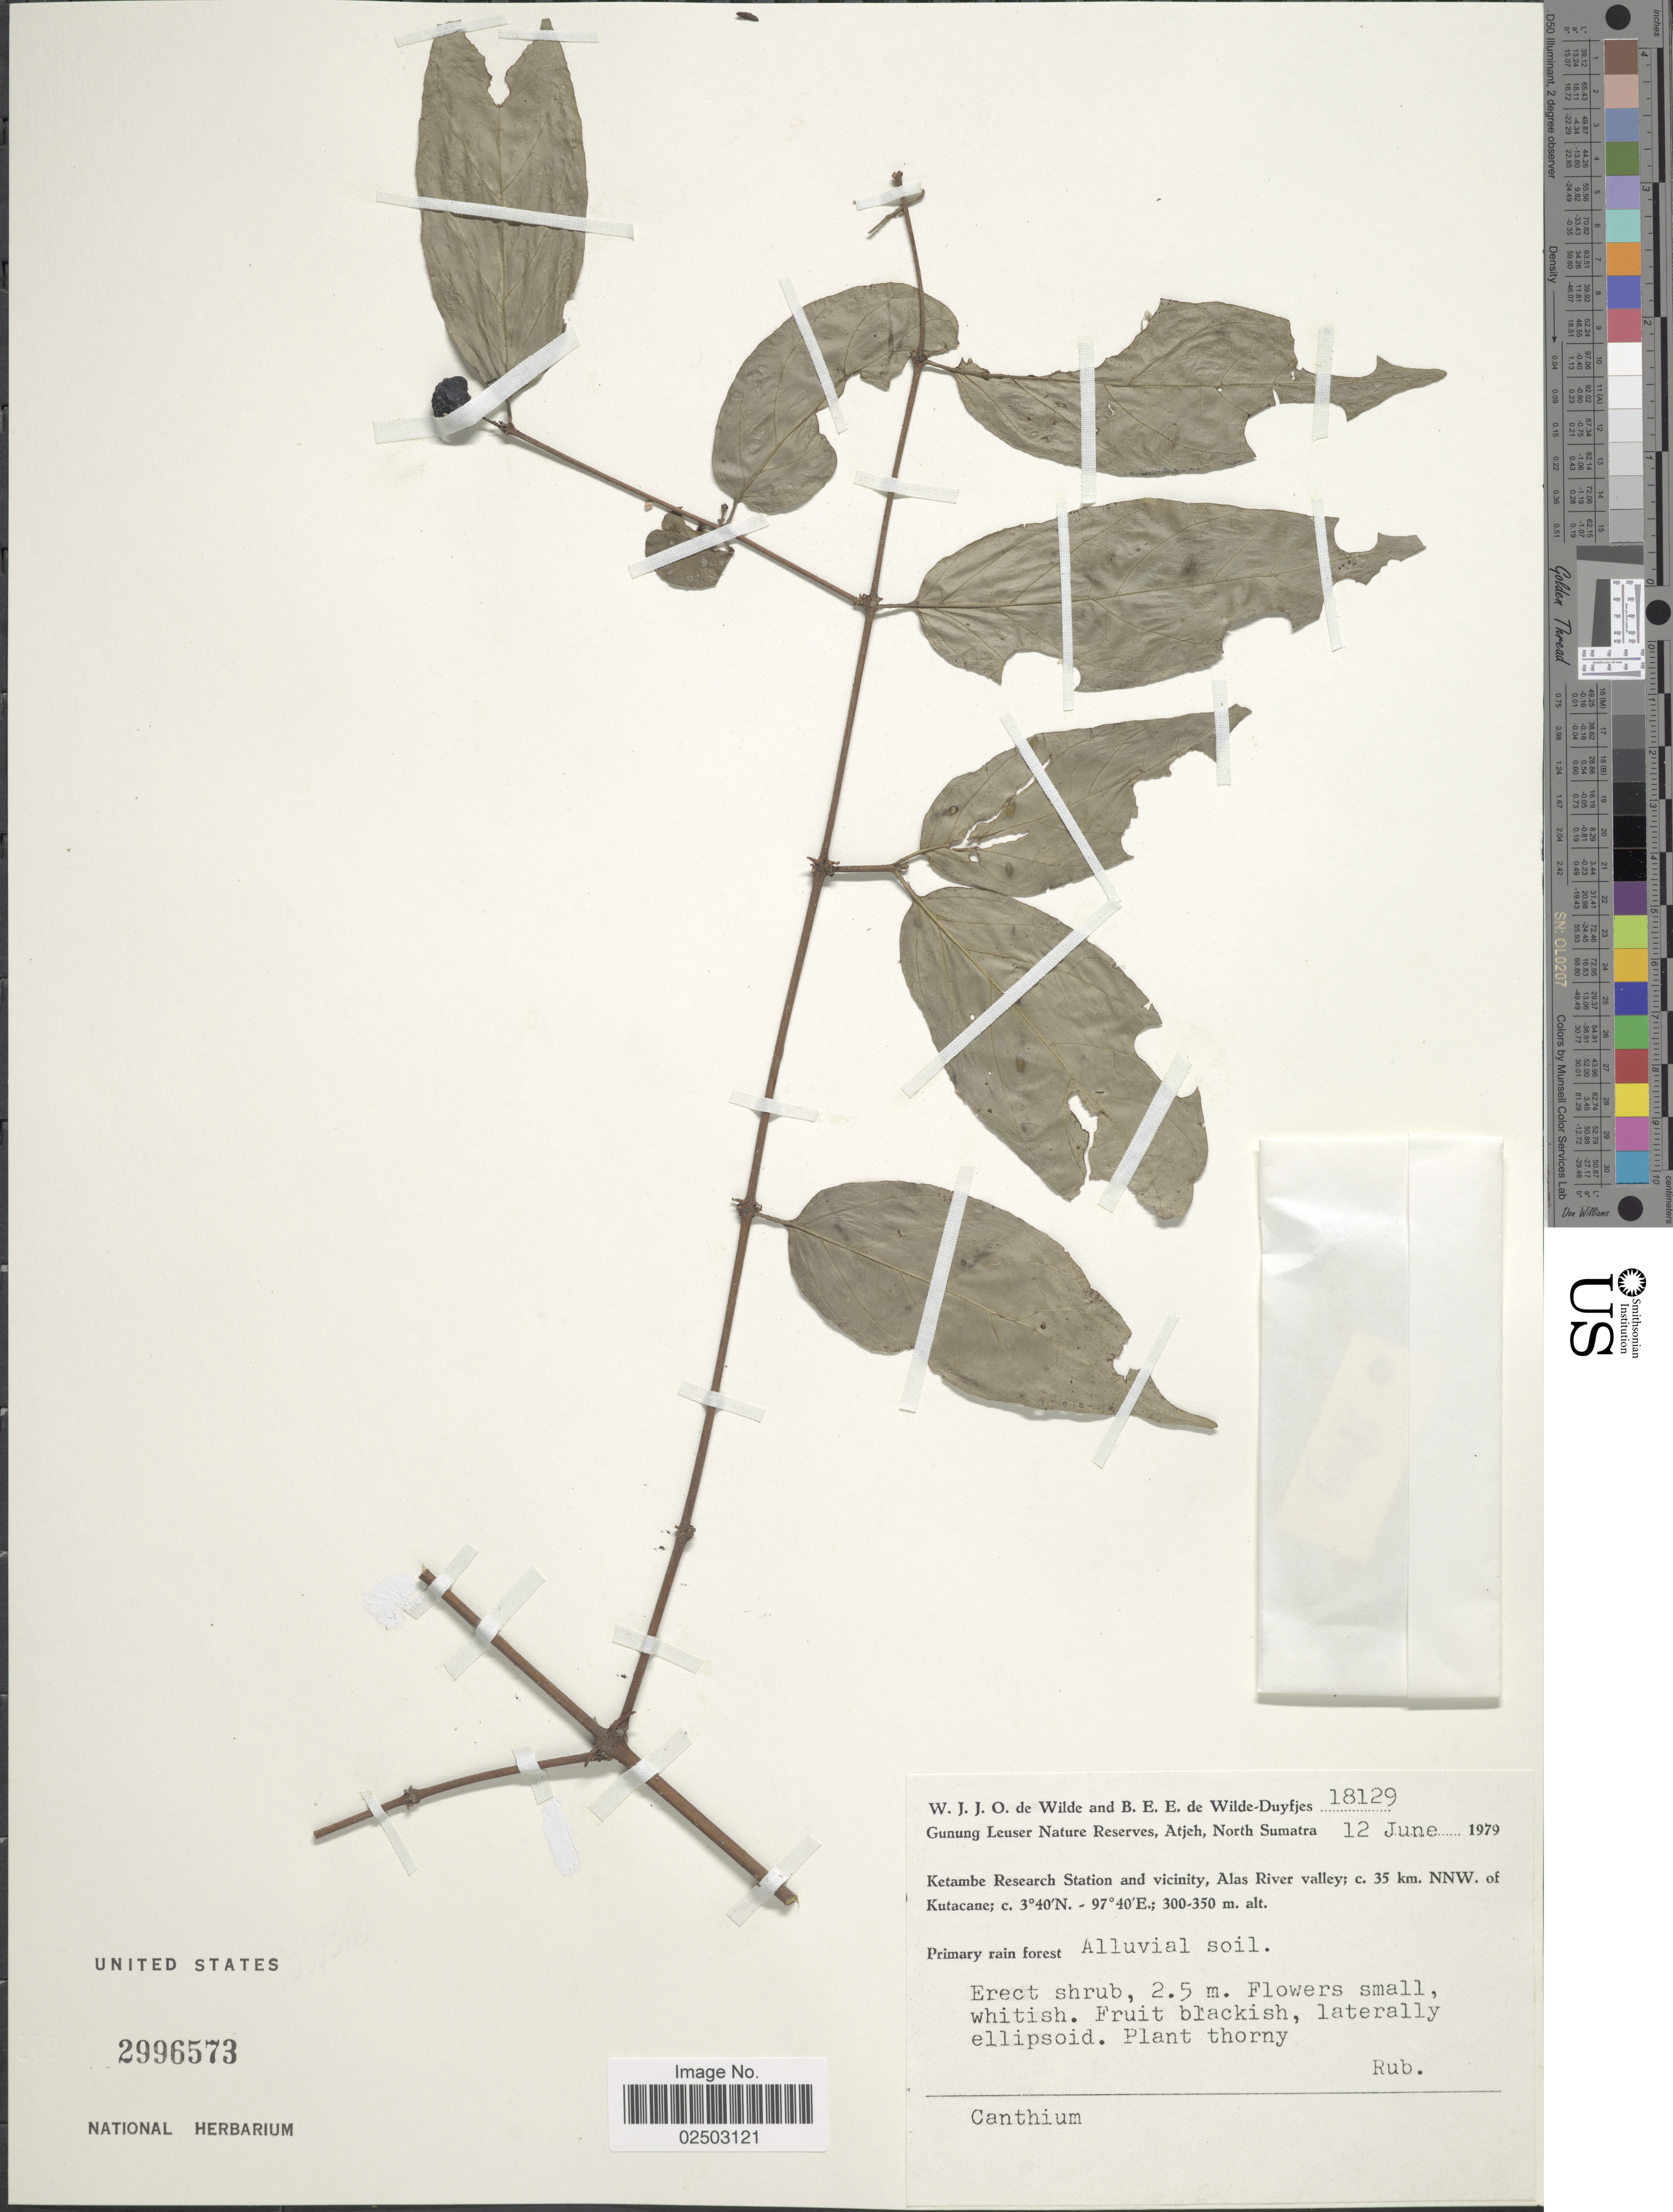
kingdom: Plantae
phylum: Tracheophyta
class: Magnoliopsida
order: Gentianales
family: Rubiaceae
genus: Bridsonia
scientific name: Bridsonia chamaedendrum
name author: (Kuntze) Verstraete & A.E. van Wyk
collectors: W. J. de Wilde & B. E. de Wilde-Duyfjes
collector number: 18129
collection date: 1979-06-12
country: Indonesia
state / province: Sumatra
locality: Gunung Leuser Nature Reserve, Atjeh, North Sumatra, Ketambe Research Station and vicinity, Alas River valley; c. 35 km. NNW of Kutacane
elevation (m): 300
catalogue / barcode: US 2996573